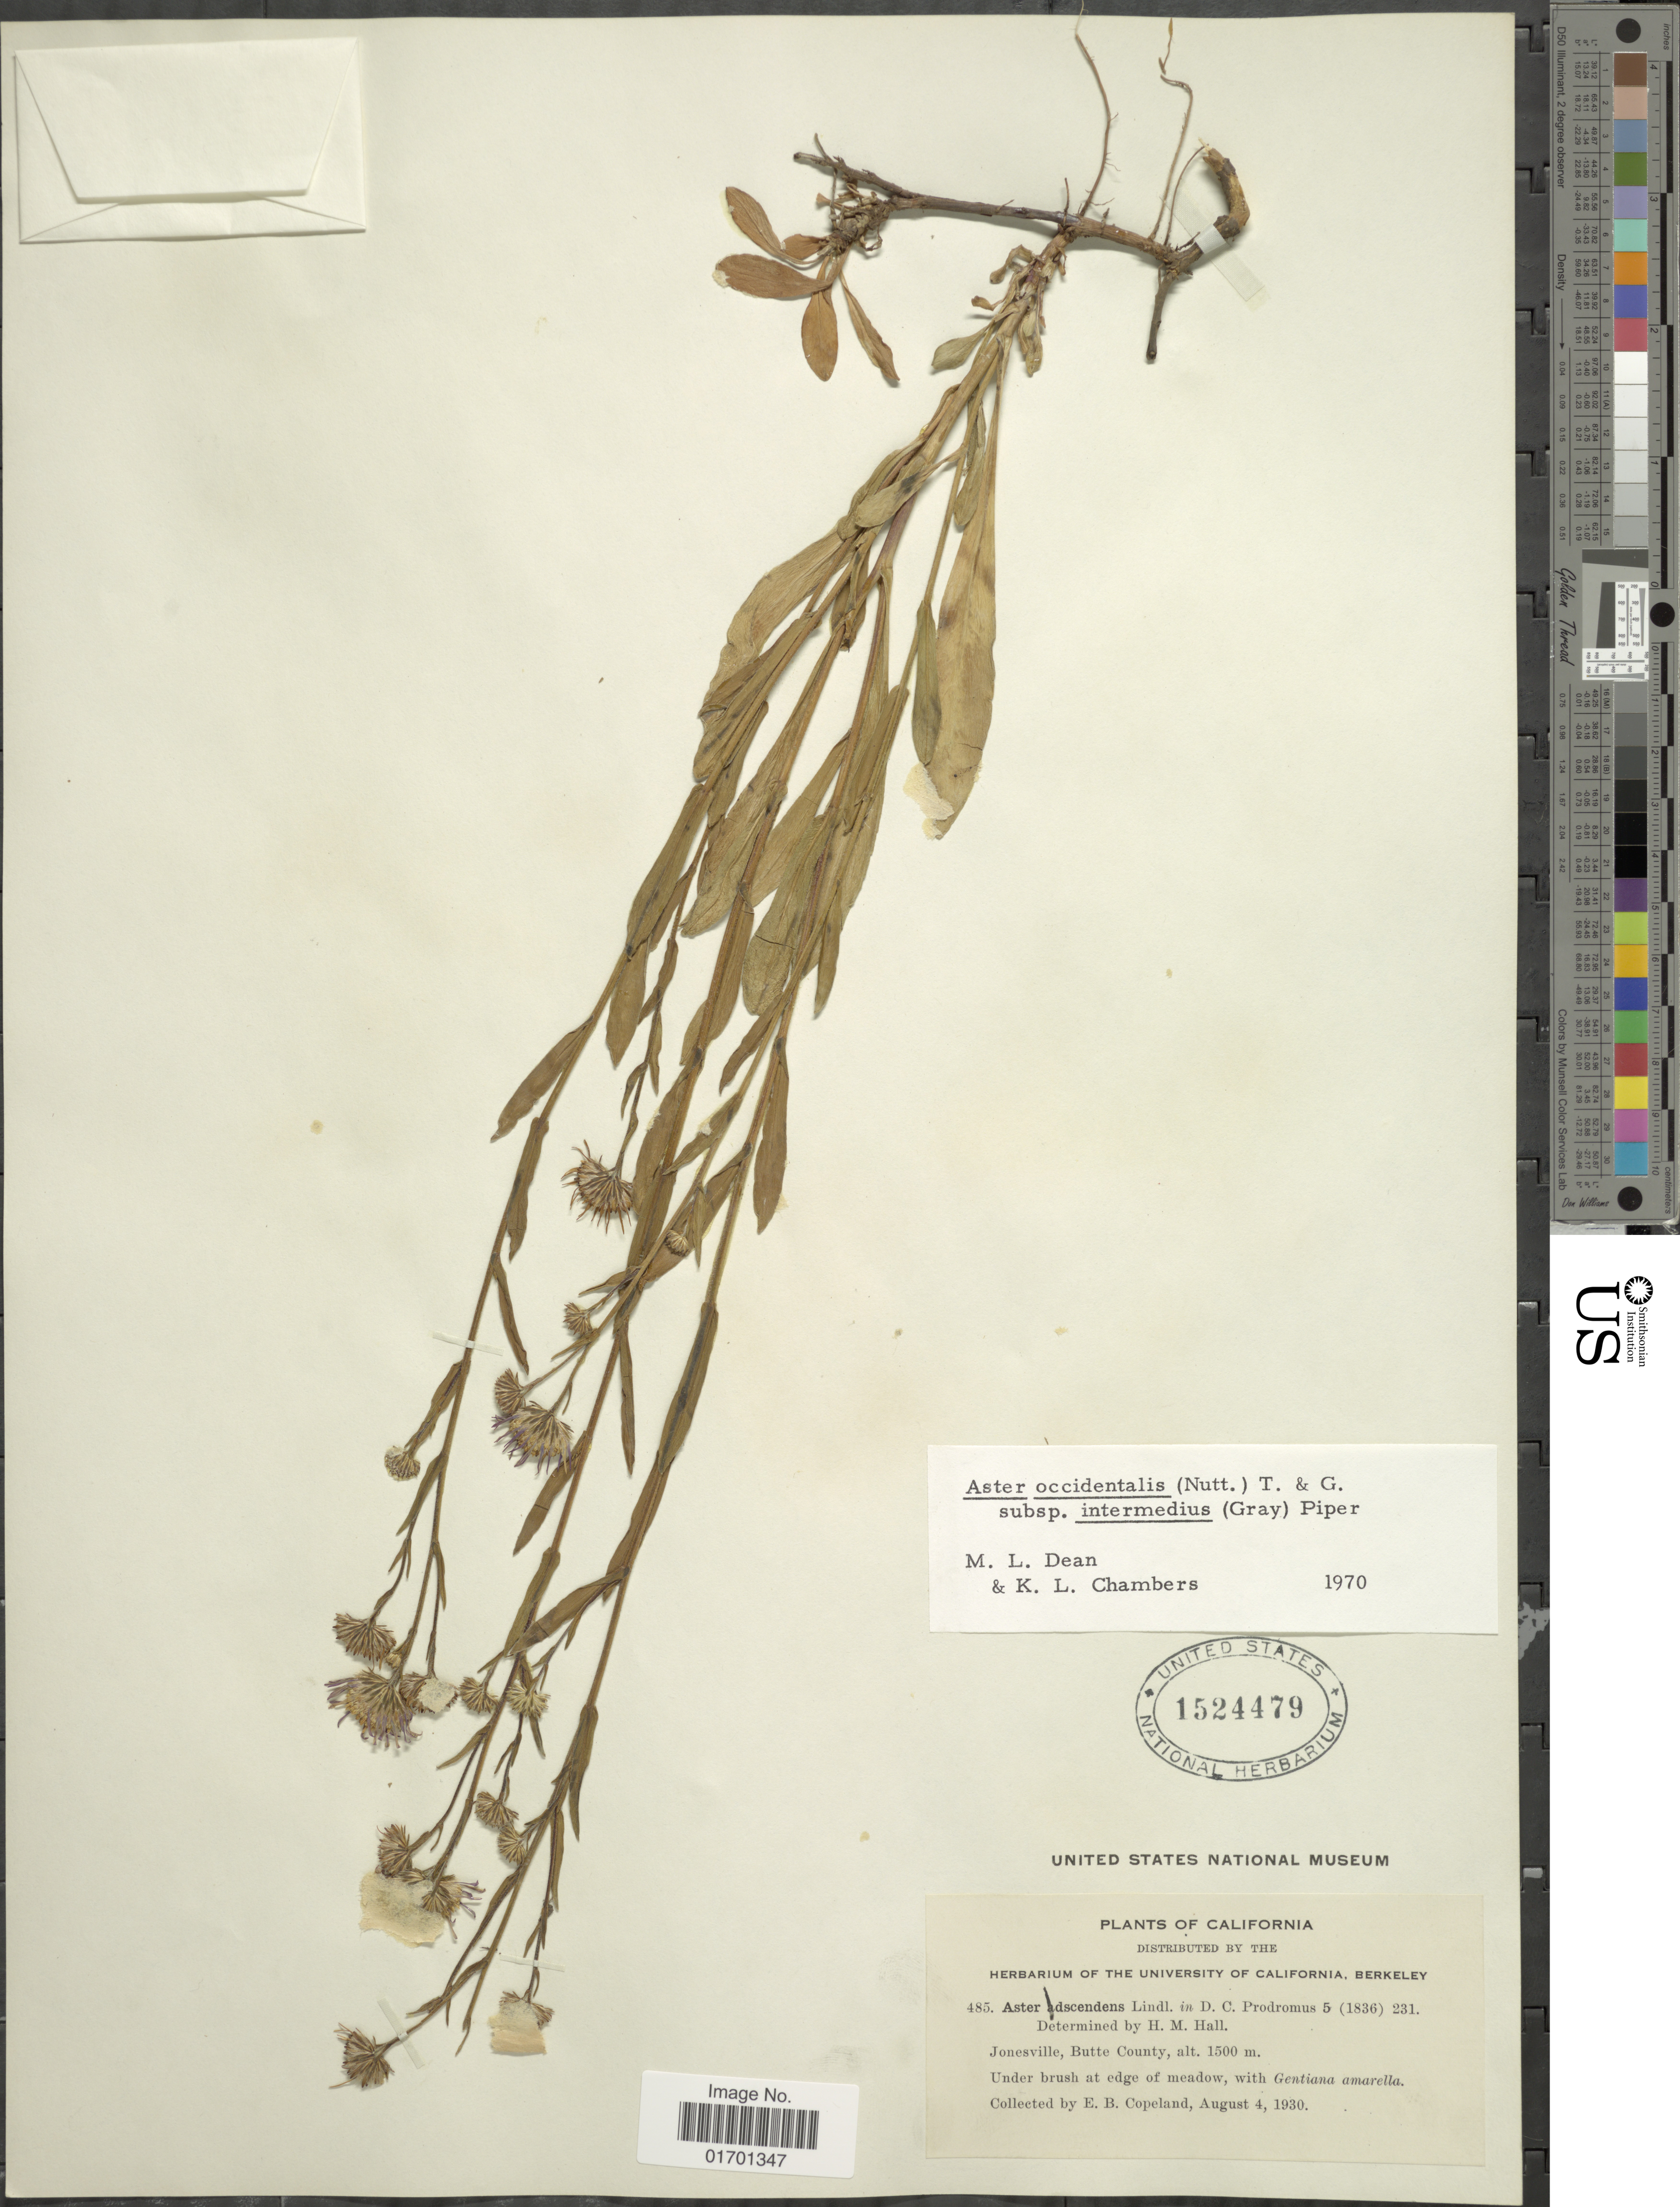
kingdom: Plantae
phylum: Tracheophyta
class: Magnoliopsida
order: Asterales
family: Asteraceae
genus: Symphyotrichum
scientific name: Symphyotrichum spathulatum var. intermedium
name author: (A. Gray) G.L. Nesom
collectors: E. B. Copeland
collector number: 485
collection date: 1930-08-04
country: United States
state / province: California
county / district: Butte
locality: Jonesville, Butte County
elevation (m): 1500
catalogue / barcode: US 1524479